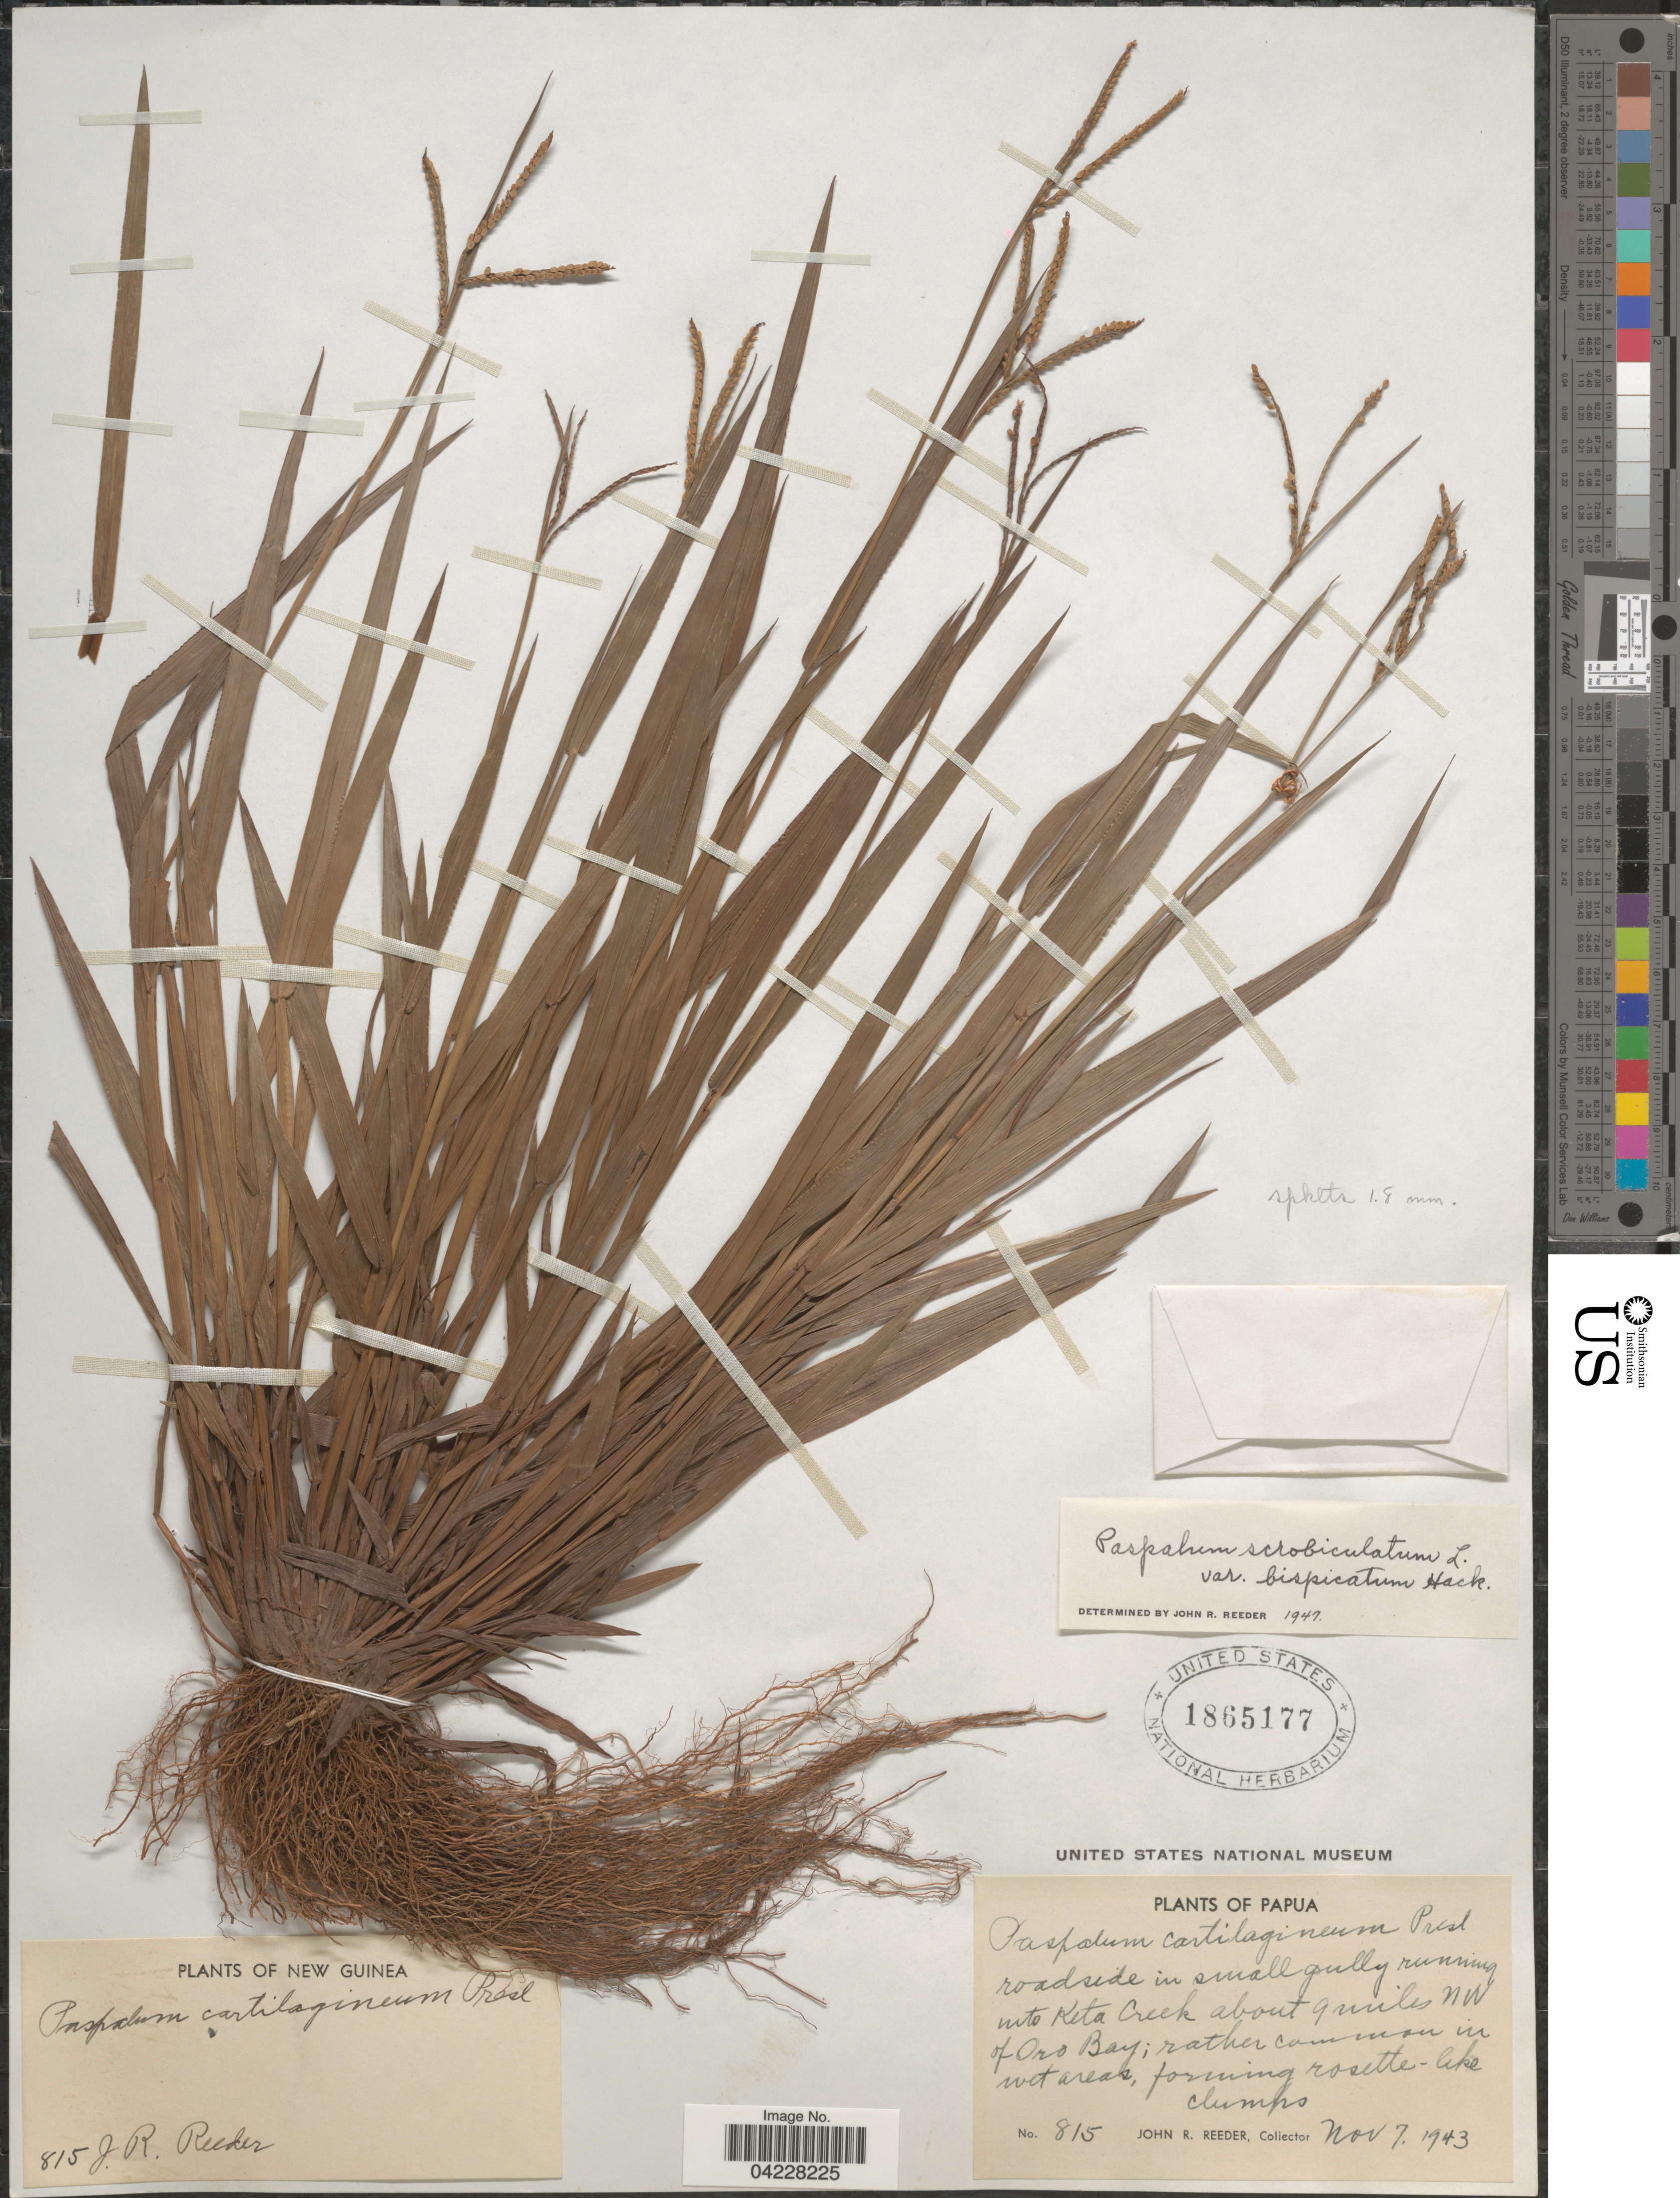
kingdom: Plantae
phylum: Tracheophyta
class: Liliopsida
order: Poales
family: Poaceae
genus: Paspalum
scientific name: Paspalum scrobiculatum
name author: L.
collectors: J. R. Reeder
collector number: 815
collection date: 1943-11-07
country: Papua New Guinea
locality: Roadside in small gully running into Keta Creek about 9 miles NW of Oro Bay.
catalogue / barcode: US 1865177